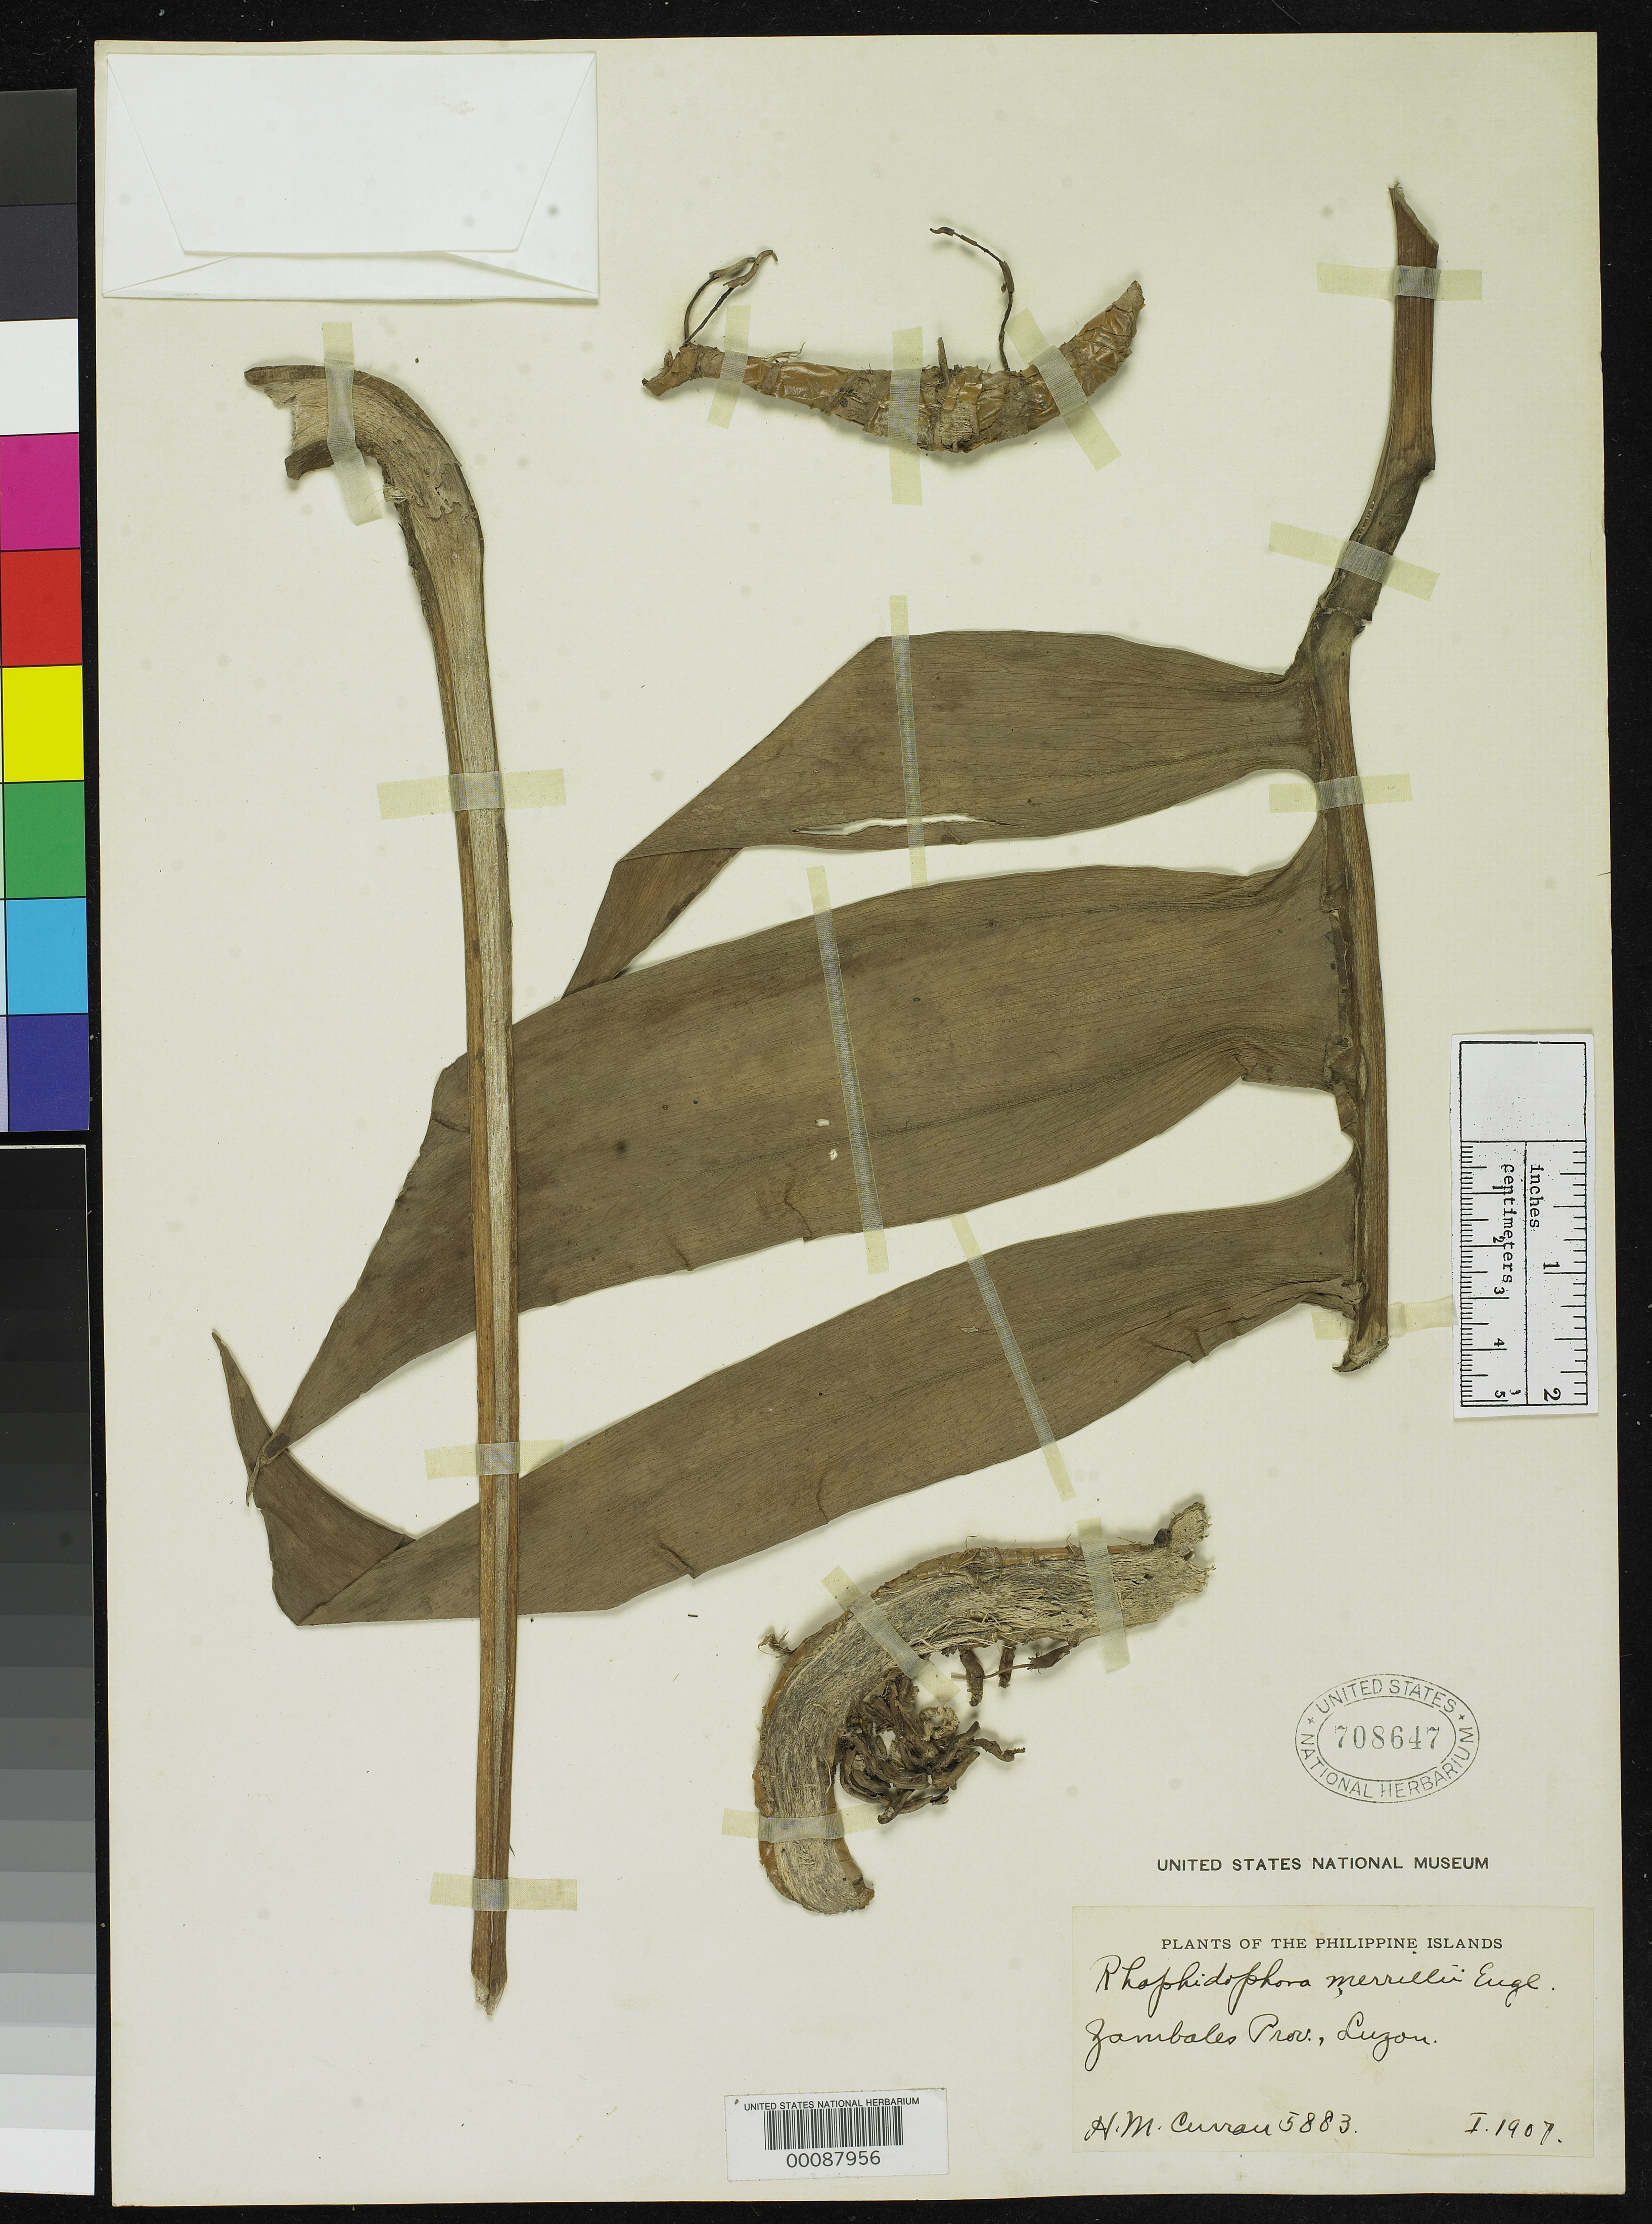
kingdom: Plantae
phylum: Tracheophyta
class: Liliopsida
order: Alismatales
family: Araceae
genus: Epipremnum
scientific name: Epipremnum merrillii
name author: Engl. & K. Krause in Engl.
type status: Isotype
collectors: H. M. Curran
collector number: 5883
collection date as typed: Jan 1907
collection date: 1907-01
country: Philippines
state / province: Central Luzon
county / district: Zambales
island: Luzon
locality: Zambales Prov., Luzon.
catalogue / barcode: US 708647